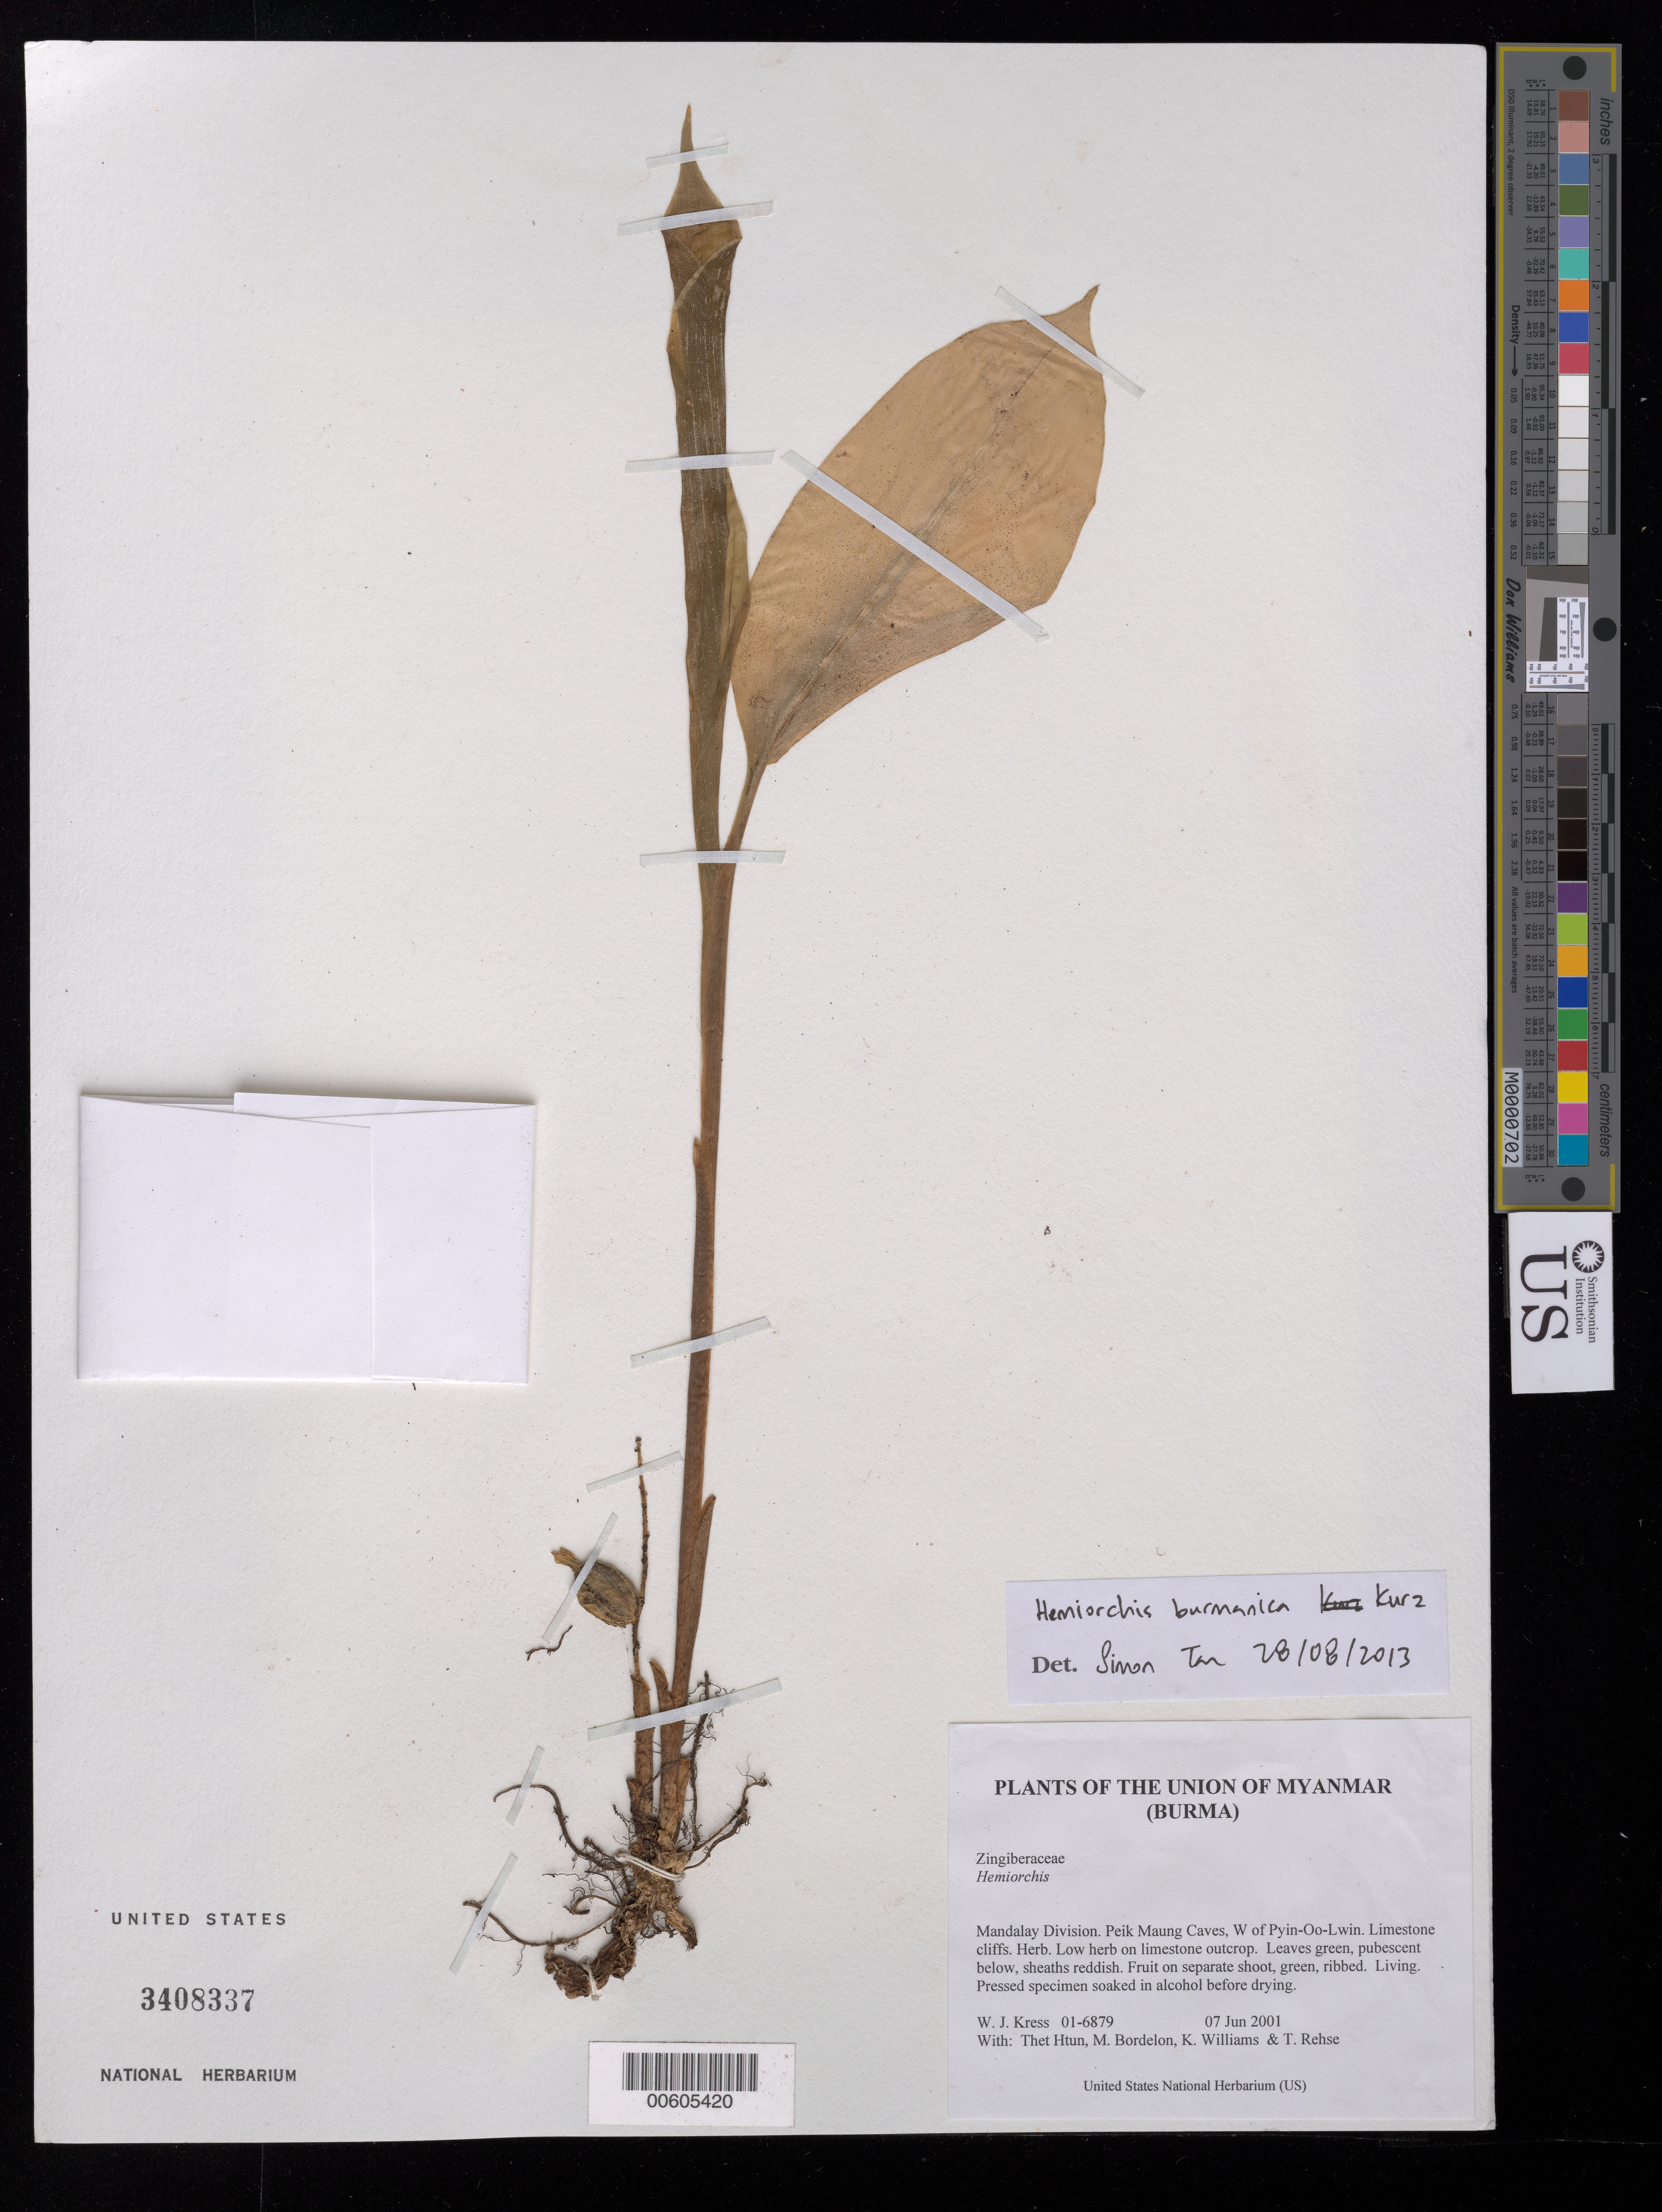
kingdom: Plantae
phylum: Tracheophyta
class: Liliopsida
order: Zingiberales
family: Zingiberaceae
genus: Hemiorchis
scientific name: Hemiorchis burmanica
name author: Kurz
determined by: Tan, Simon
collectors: W. J. Kress, Thet Htun, M. Bordelon, K. J. Williams & T. Rehse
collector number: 01-6879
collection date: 2001-06-07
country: Myanmar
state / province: Mandalay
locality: Peik Maung Caves, W of Pyin-Oo-Lwin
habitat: Limestone cliffs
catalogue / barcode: US 3408337